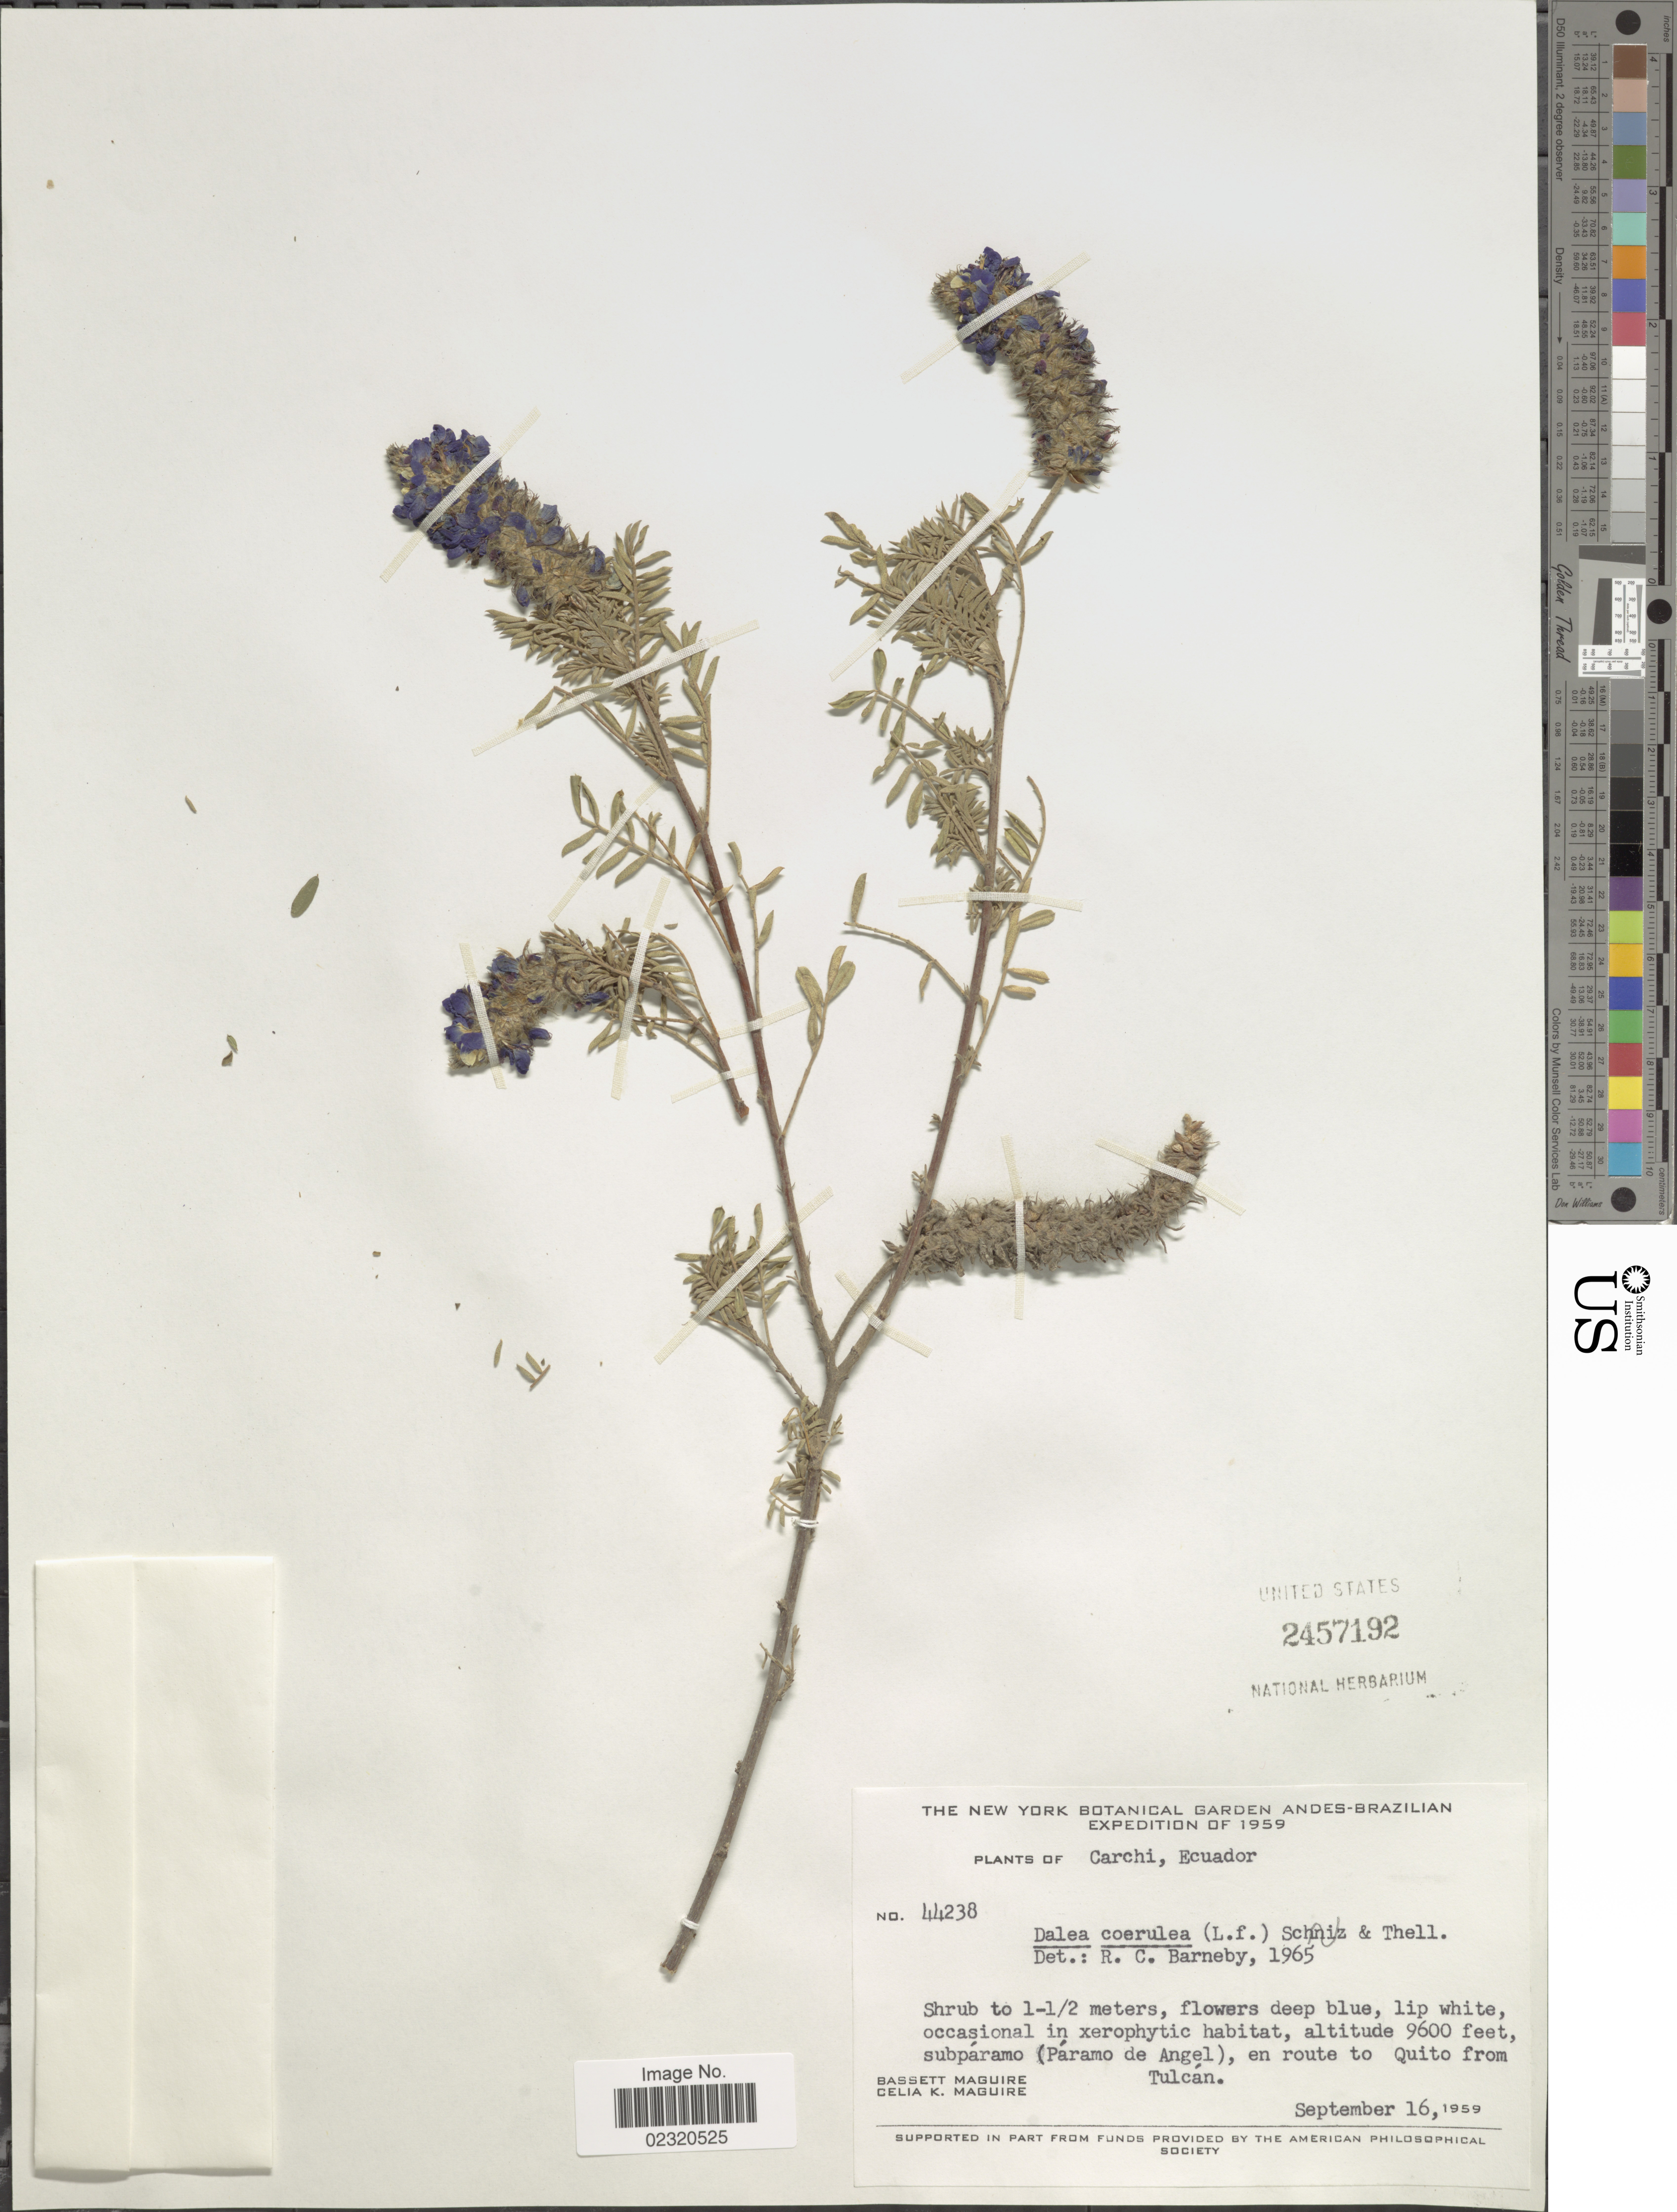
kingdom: Plantae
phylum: Tracheophyta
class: Magnoliopsida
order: Fabales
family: Fabaceae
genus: Dalea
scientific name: Dalea coerulea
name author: (L. f.) Schinz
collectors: B. Maguire & C. K. Maguire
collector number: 44238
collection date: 1959-09-16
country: Ecuador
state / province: Carchi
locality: Paramo de Angel, en route to Quito from Tulcan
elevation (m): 2926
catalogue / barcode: US 2457192